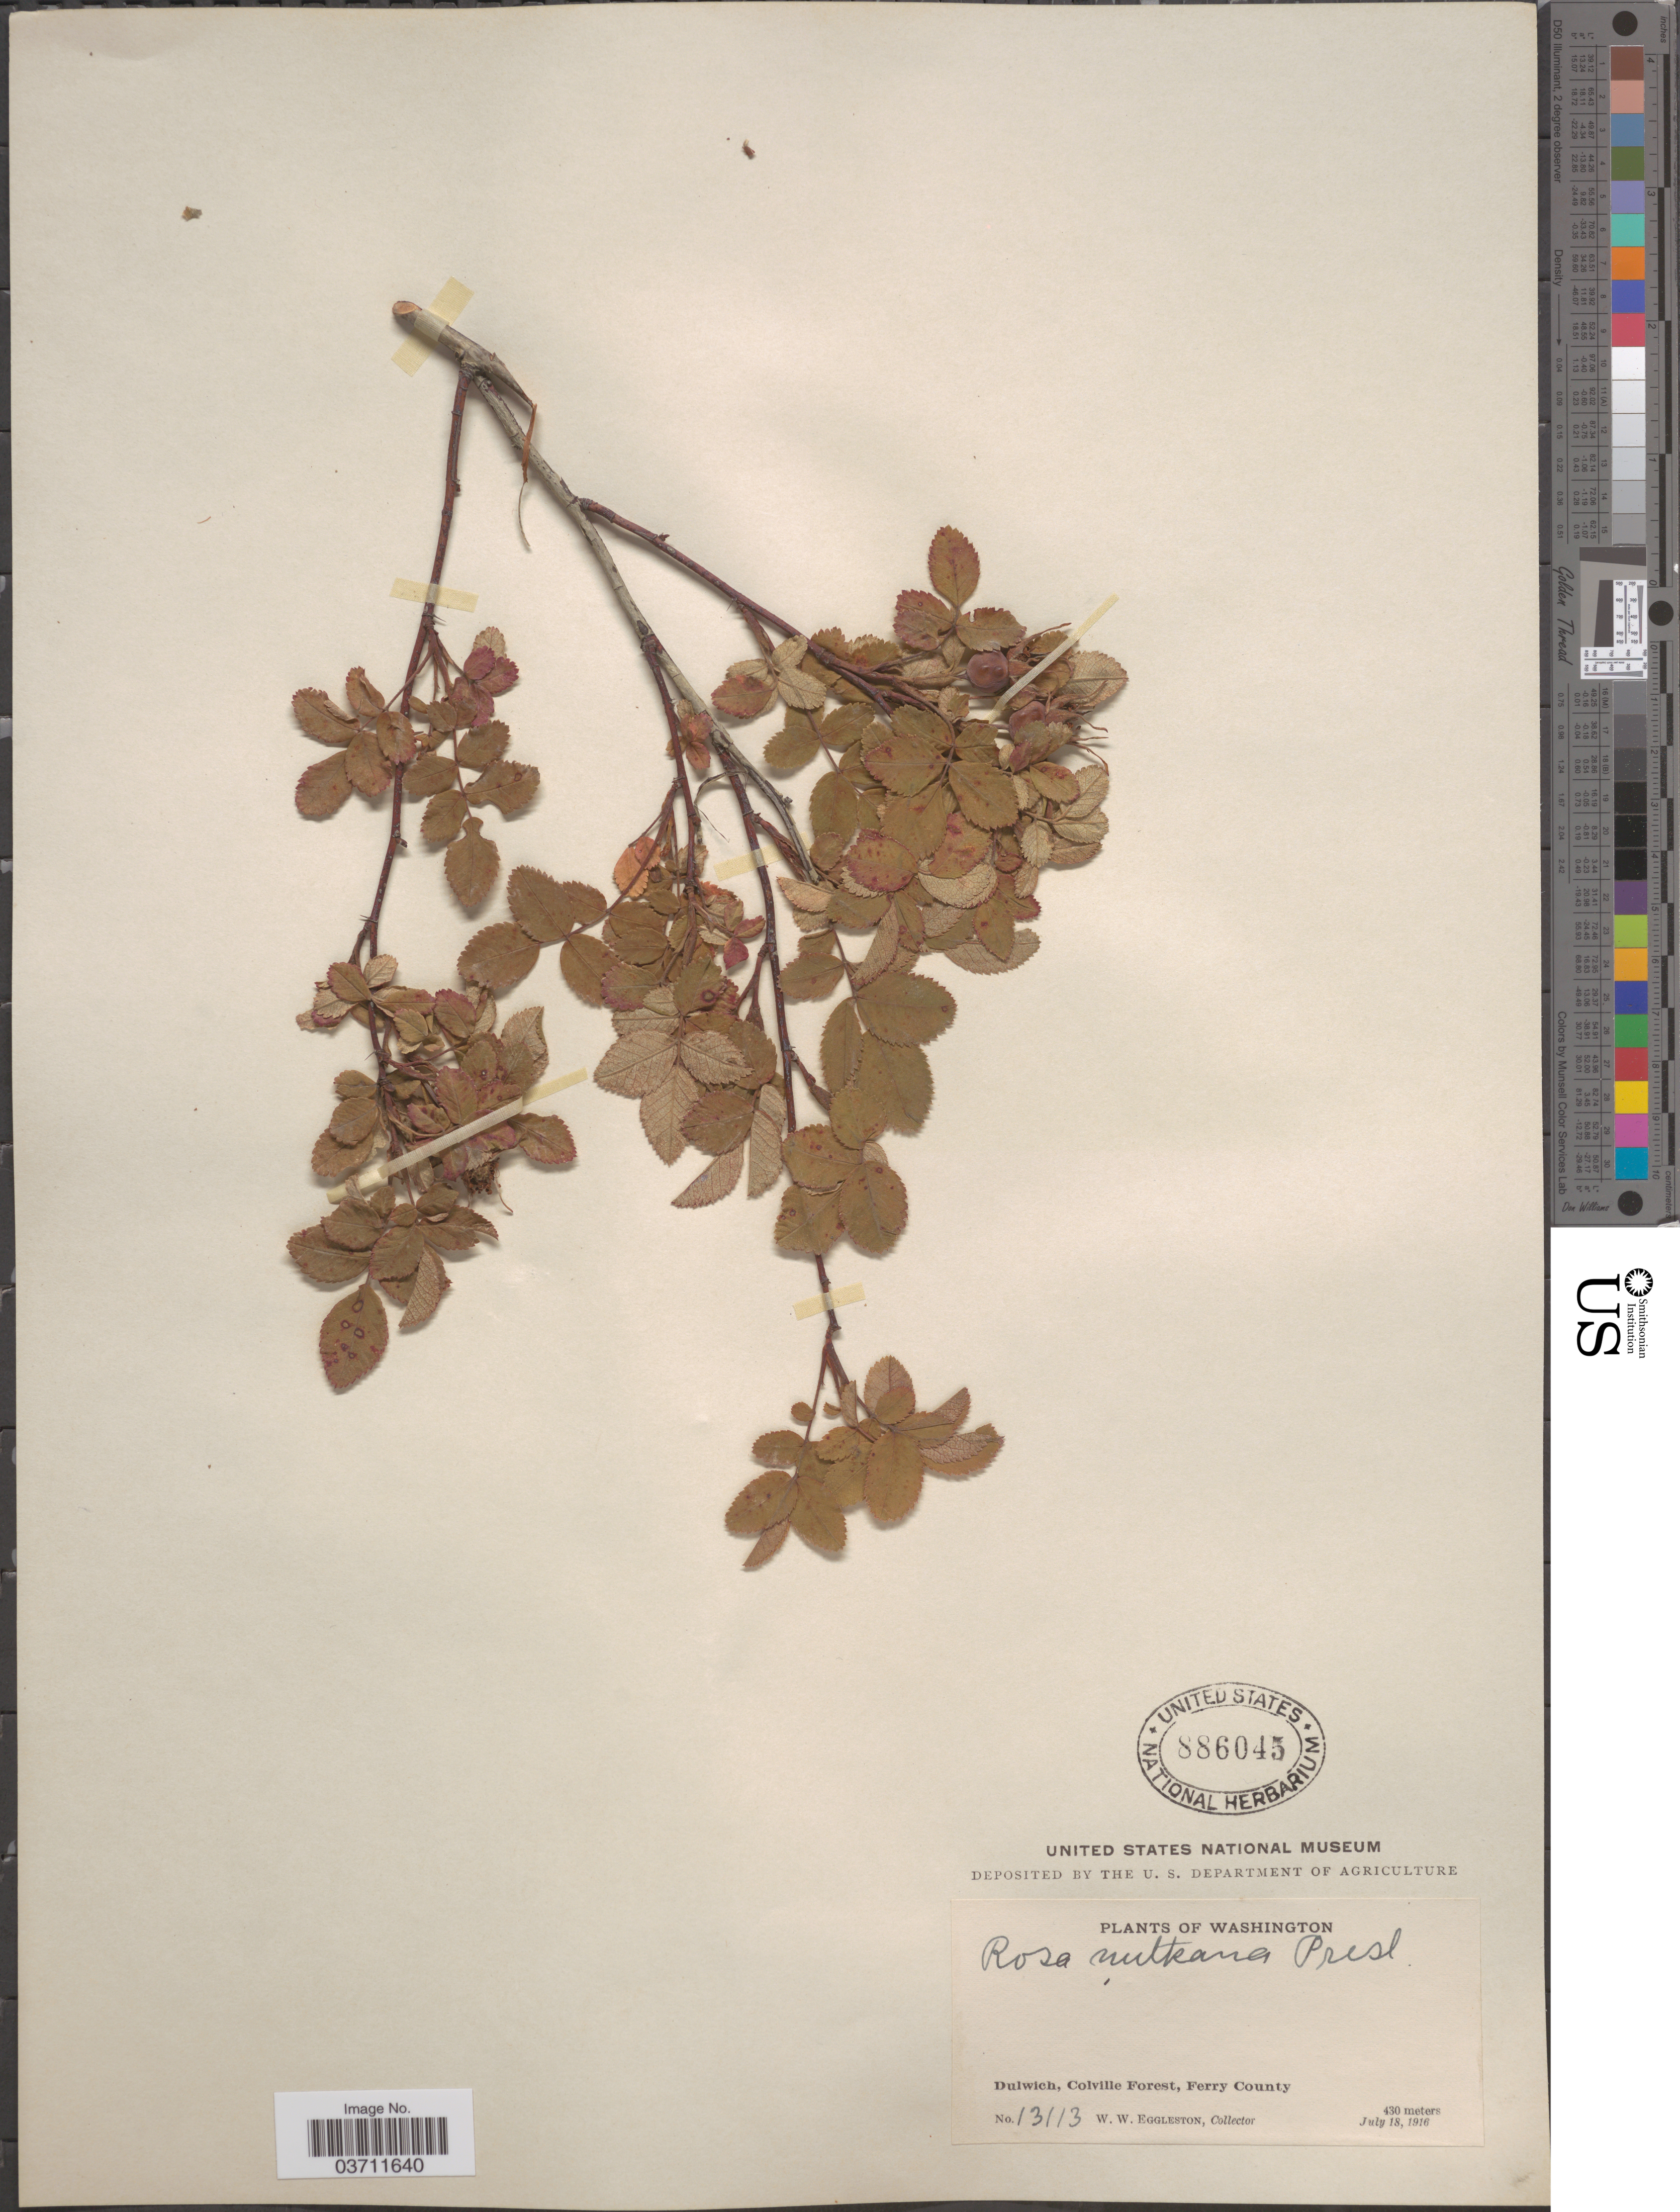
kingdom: Plantae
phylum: Tracheophyta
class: Magnoliopsida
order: Rosales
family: Rosaceae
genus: Rosa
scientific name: Rosa nutkana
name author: C. Presl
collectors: W. W. Eggleston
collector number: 13113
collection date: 1916-07-18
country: United States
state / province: Washington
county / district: Ferry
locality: Dulwich, Colville Forest, Ferry County.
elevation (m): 430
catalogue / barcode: US 886045